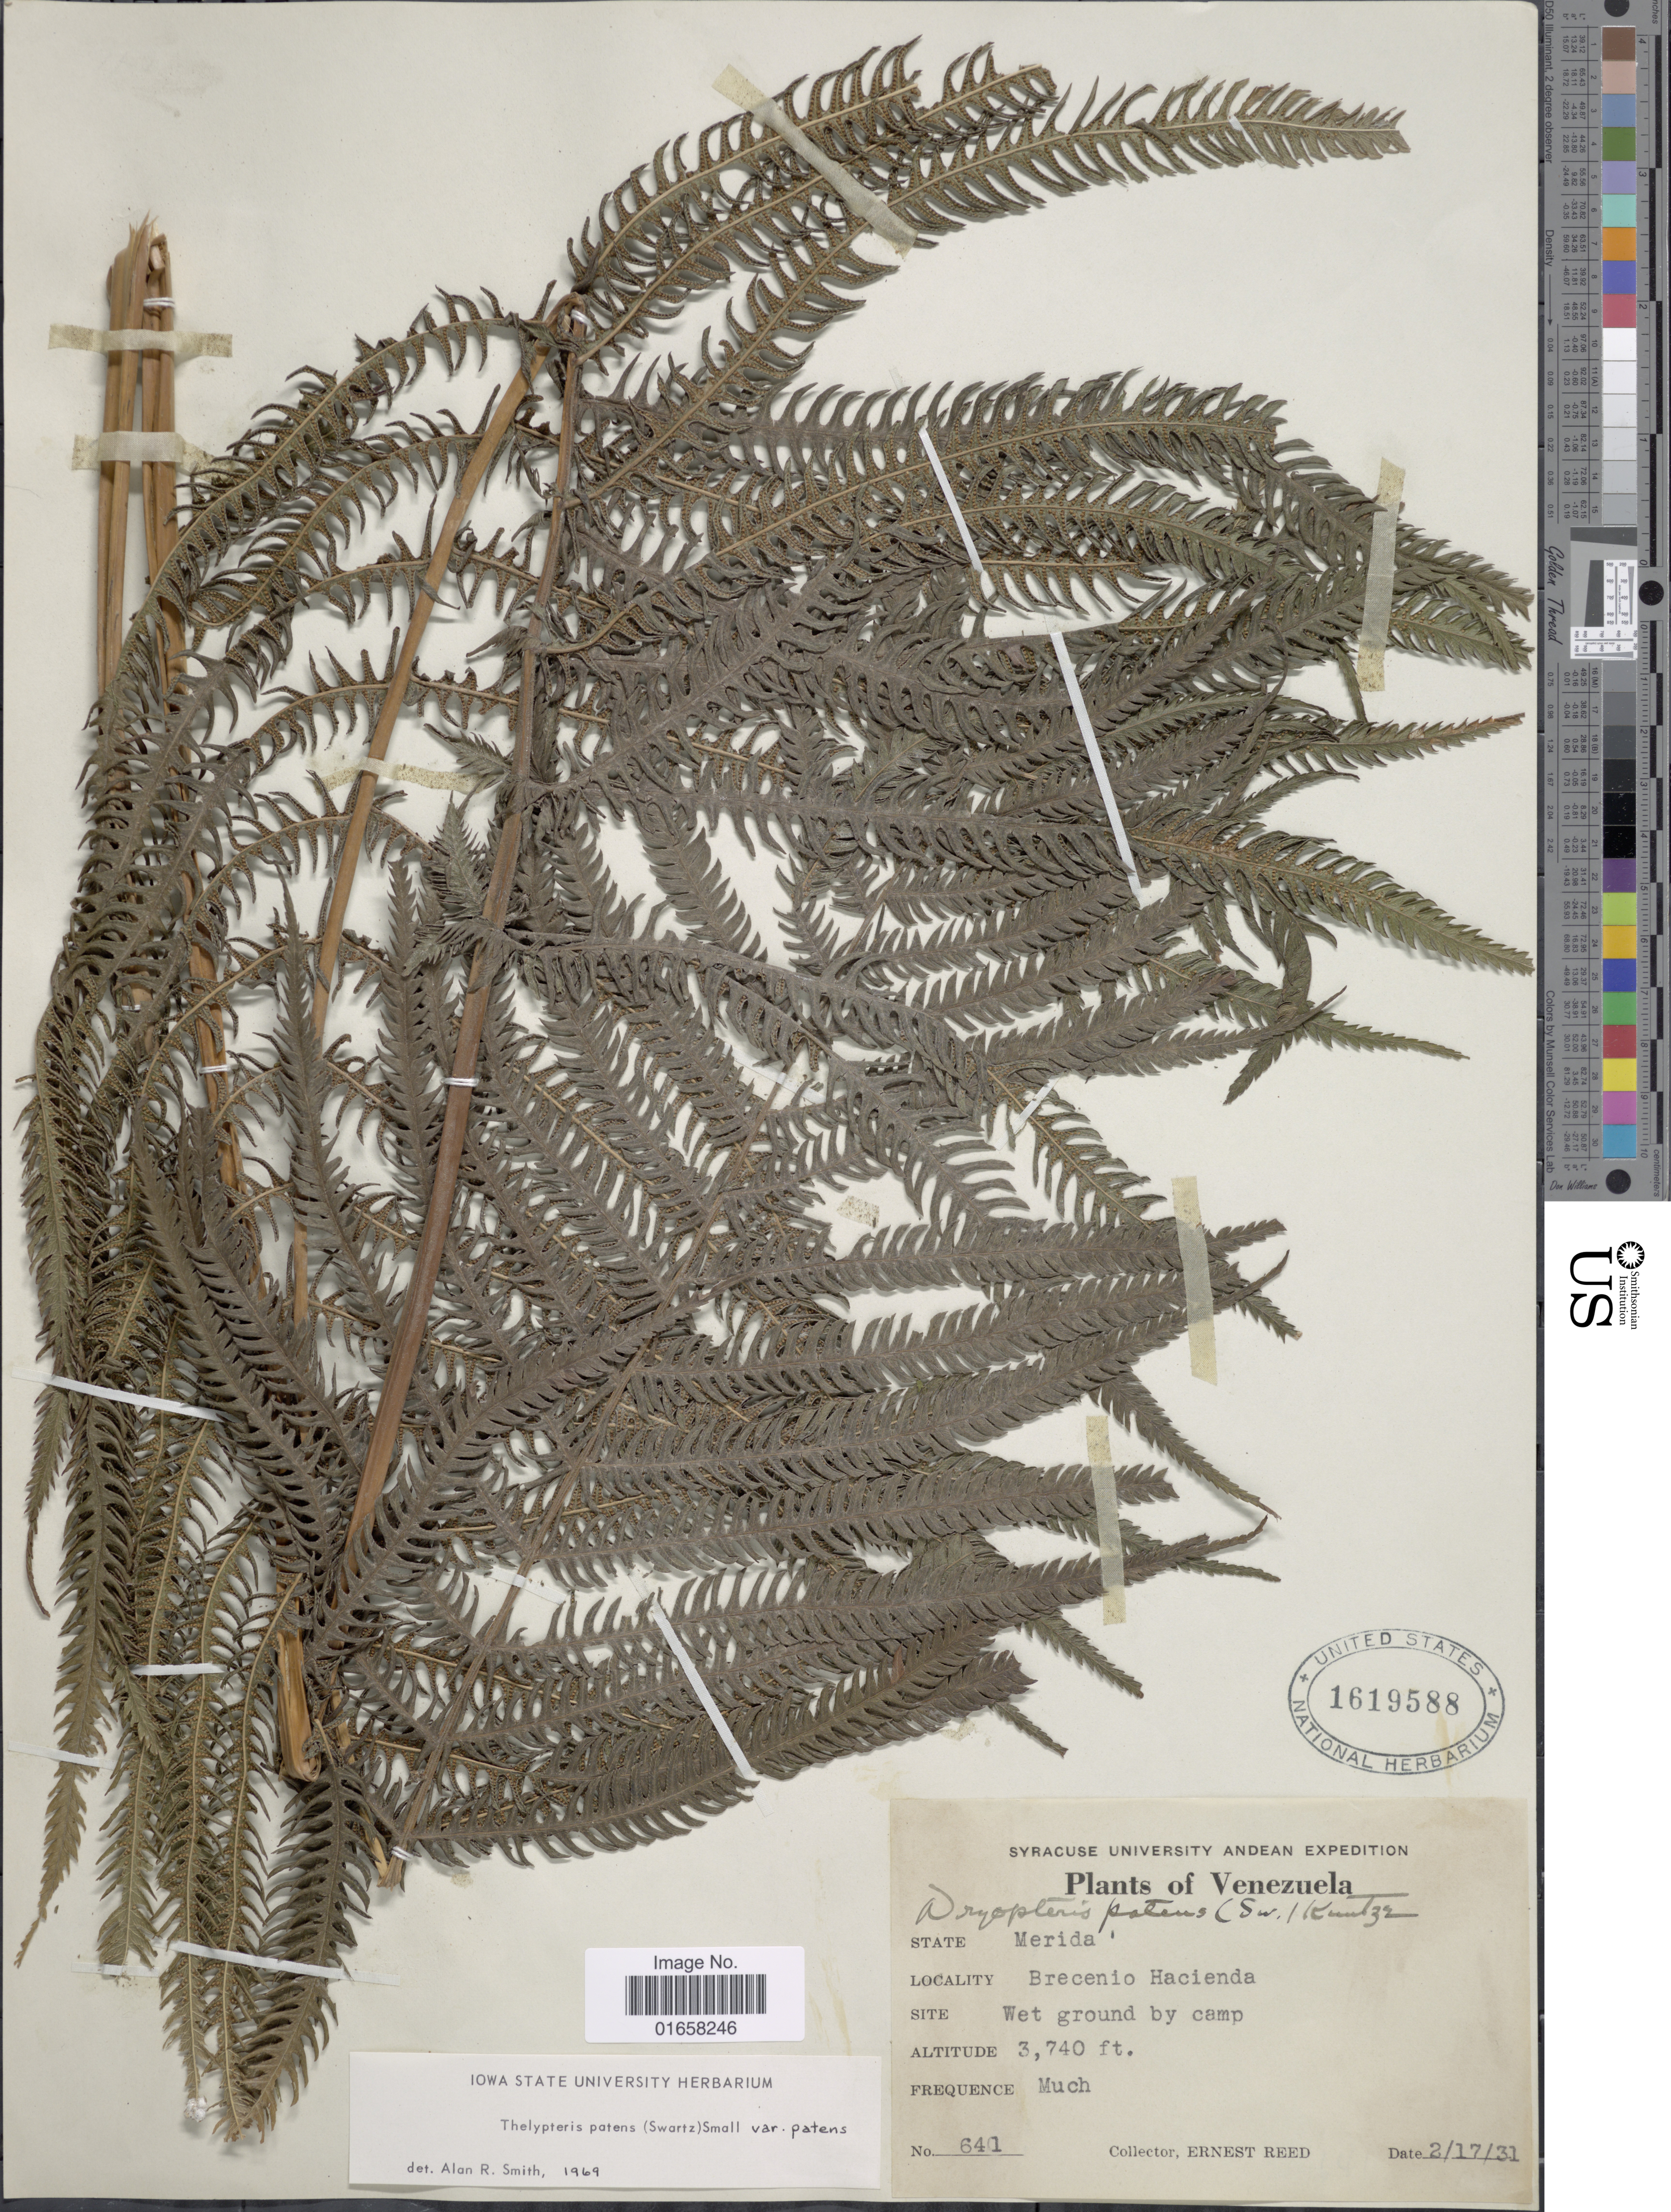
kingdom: Plantae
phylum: Tracheophyta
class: Polypodiopsida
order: Polypodiales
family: Thelypteridaceae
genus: Christella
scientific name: Christella patens var. patens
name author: (Sw.) Holttum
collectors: E. Reed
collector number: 641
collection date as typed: Transcribed d/m/y: 17/2/31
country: Venezuela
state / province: Mérida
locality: Brecenio Hacienda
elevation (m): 1140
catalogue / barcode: US 1619588